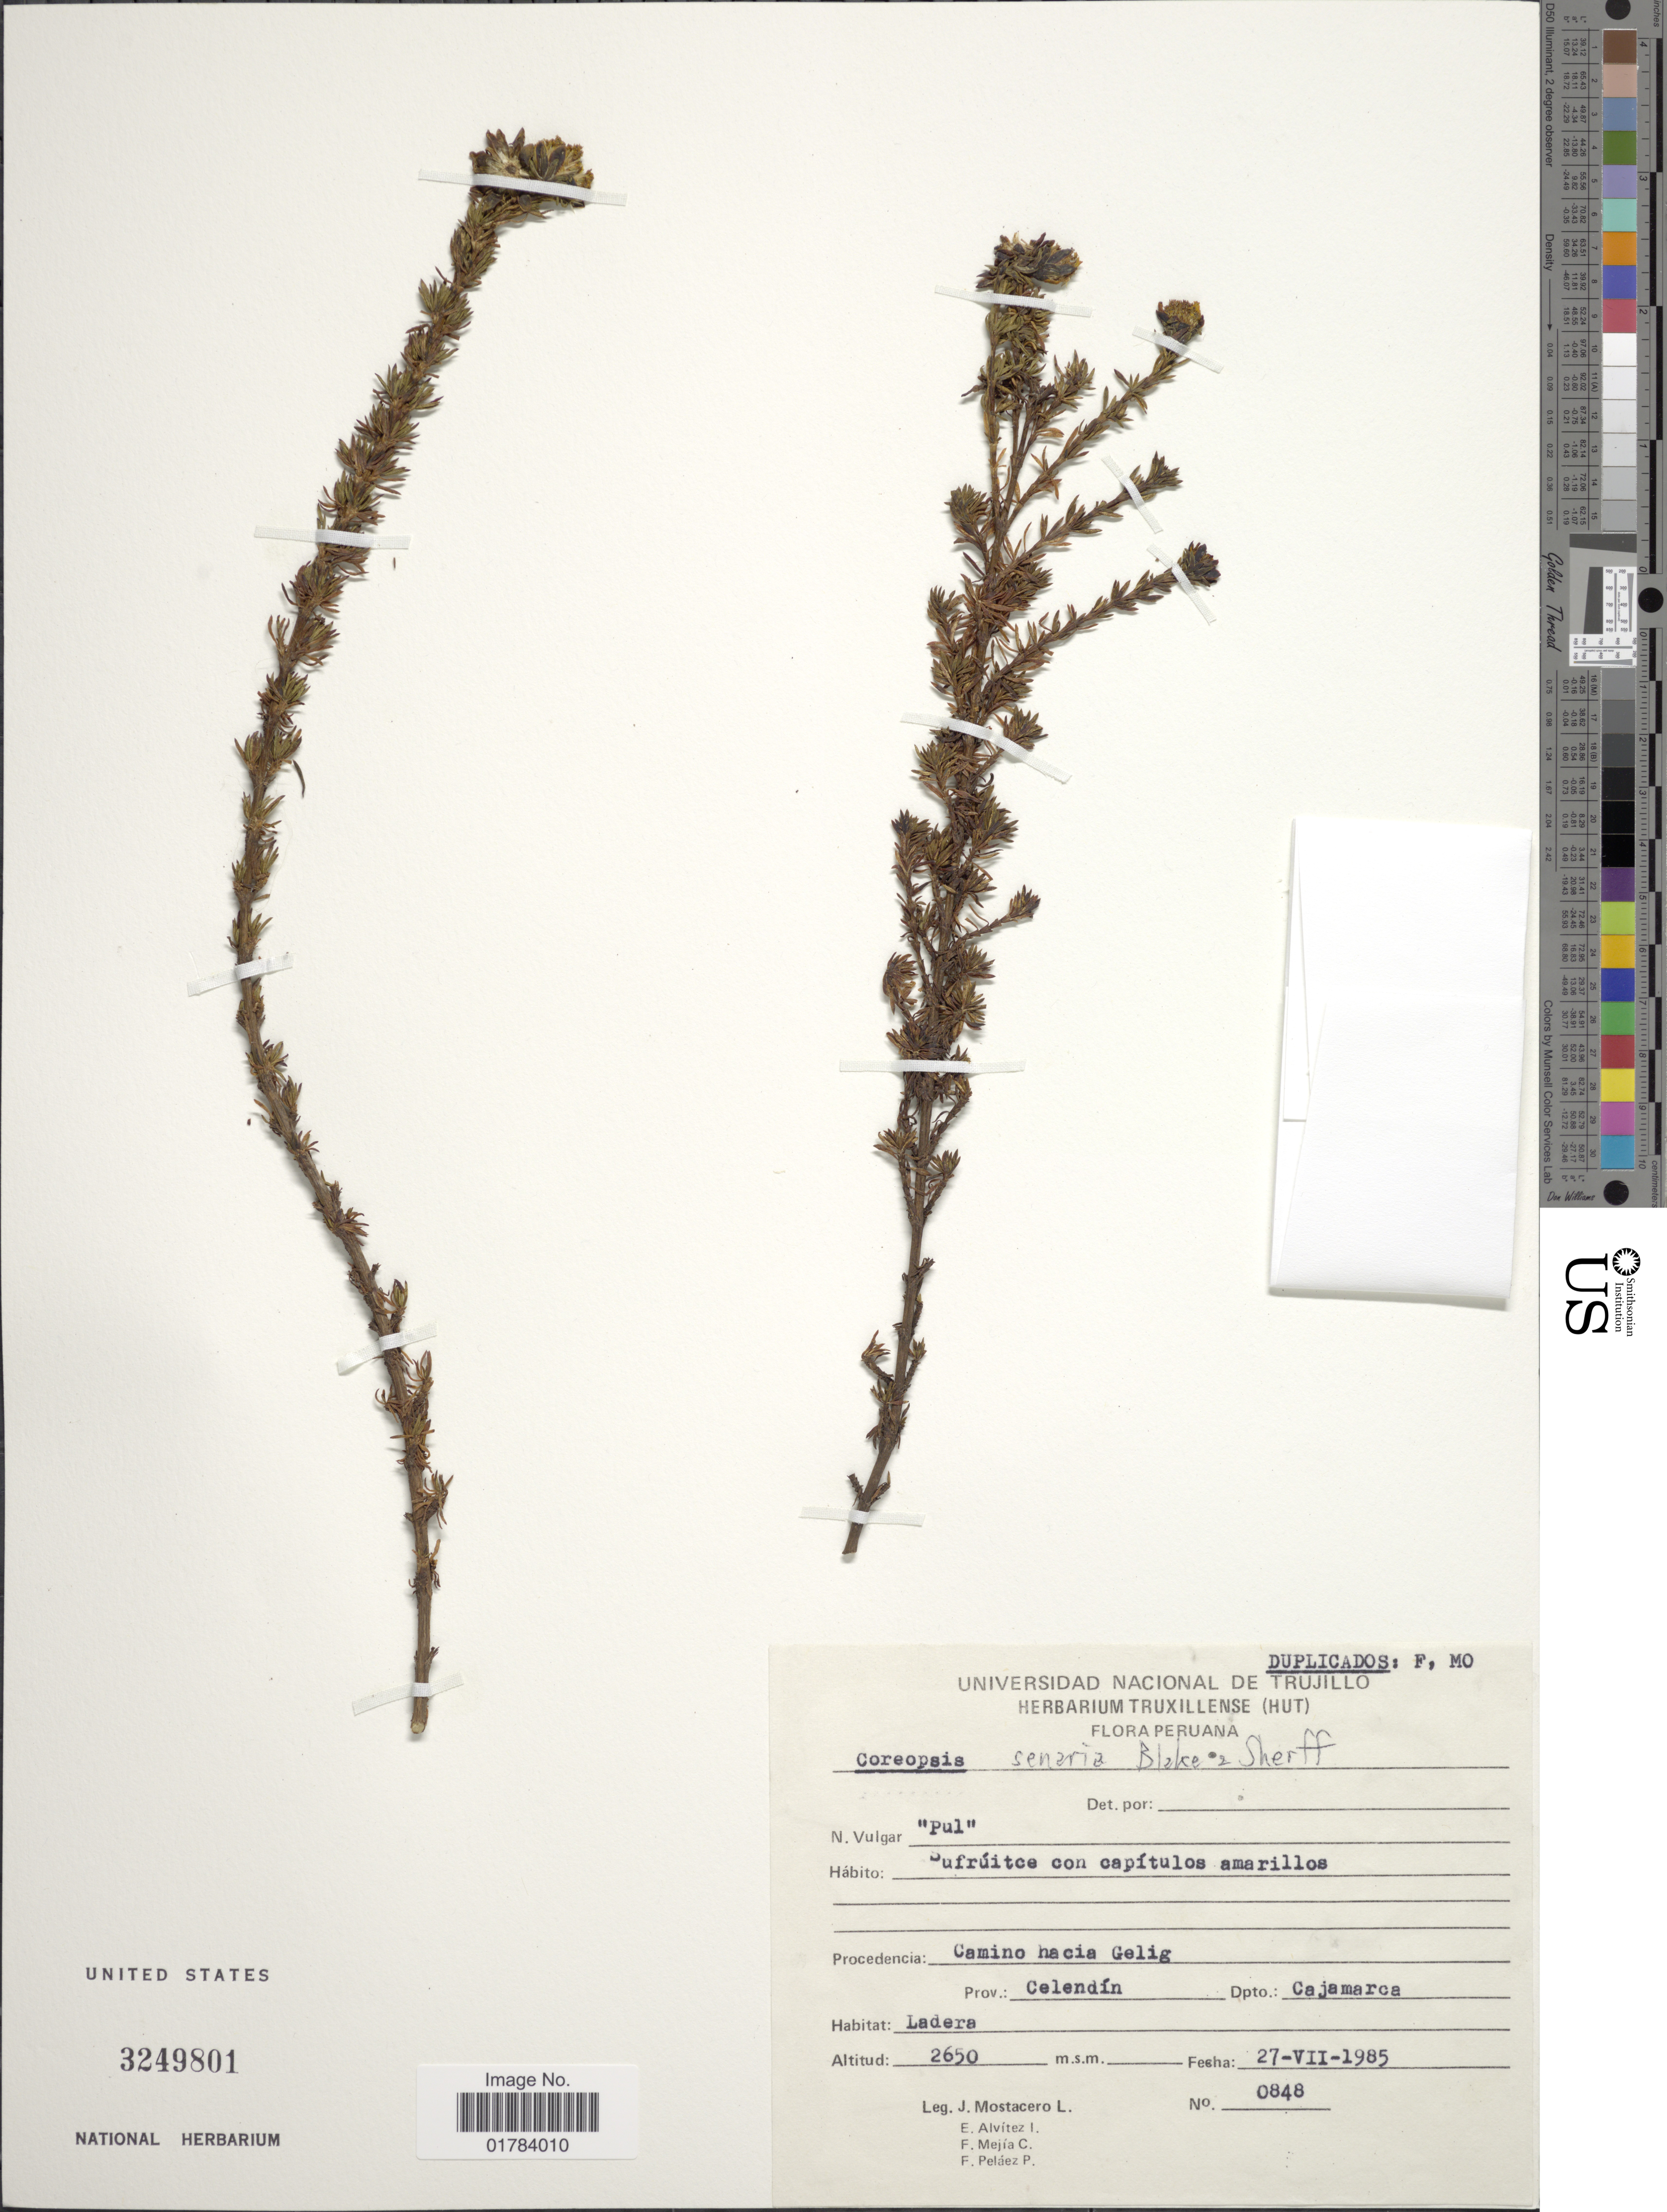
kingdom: Plantae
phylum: Tracheophyta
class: Magnoliopsida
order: Asterales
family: Asteraceae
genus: Coreopsis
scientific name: Coreopsis senaria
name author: S.F. Blake & Sherff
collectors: J. Mostacero L., E. Alvitez I., F. Mejia C. & F. Pelaez P.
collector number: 0848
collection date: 1985-07-27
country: Peru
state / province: Cajamarca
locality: Procedencia: Camino hacia Gelig, Prov.: Celendin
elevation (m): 2650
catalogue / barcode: US 3249801